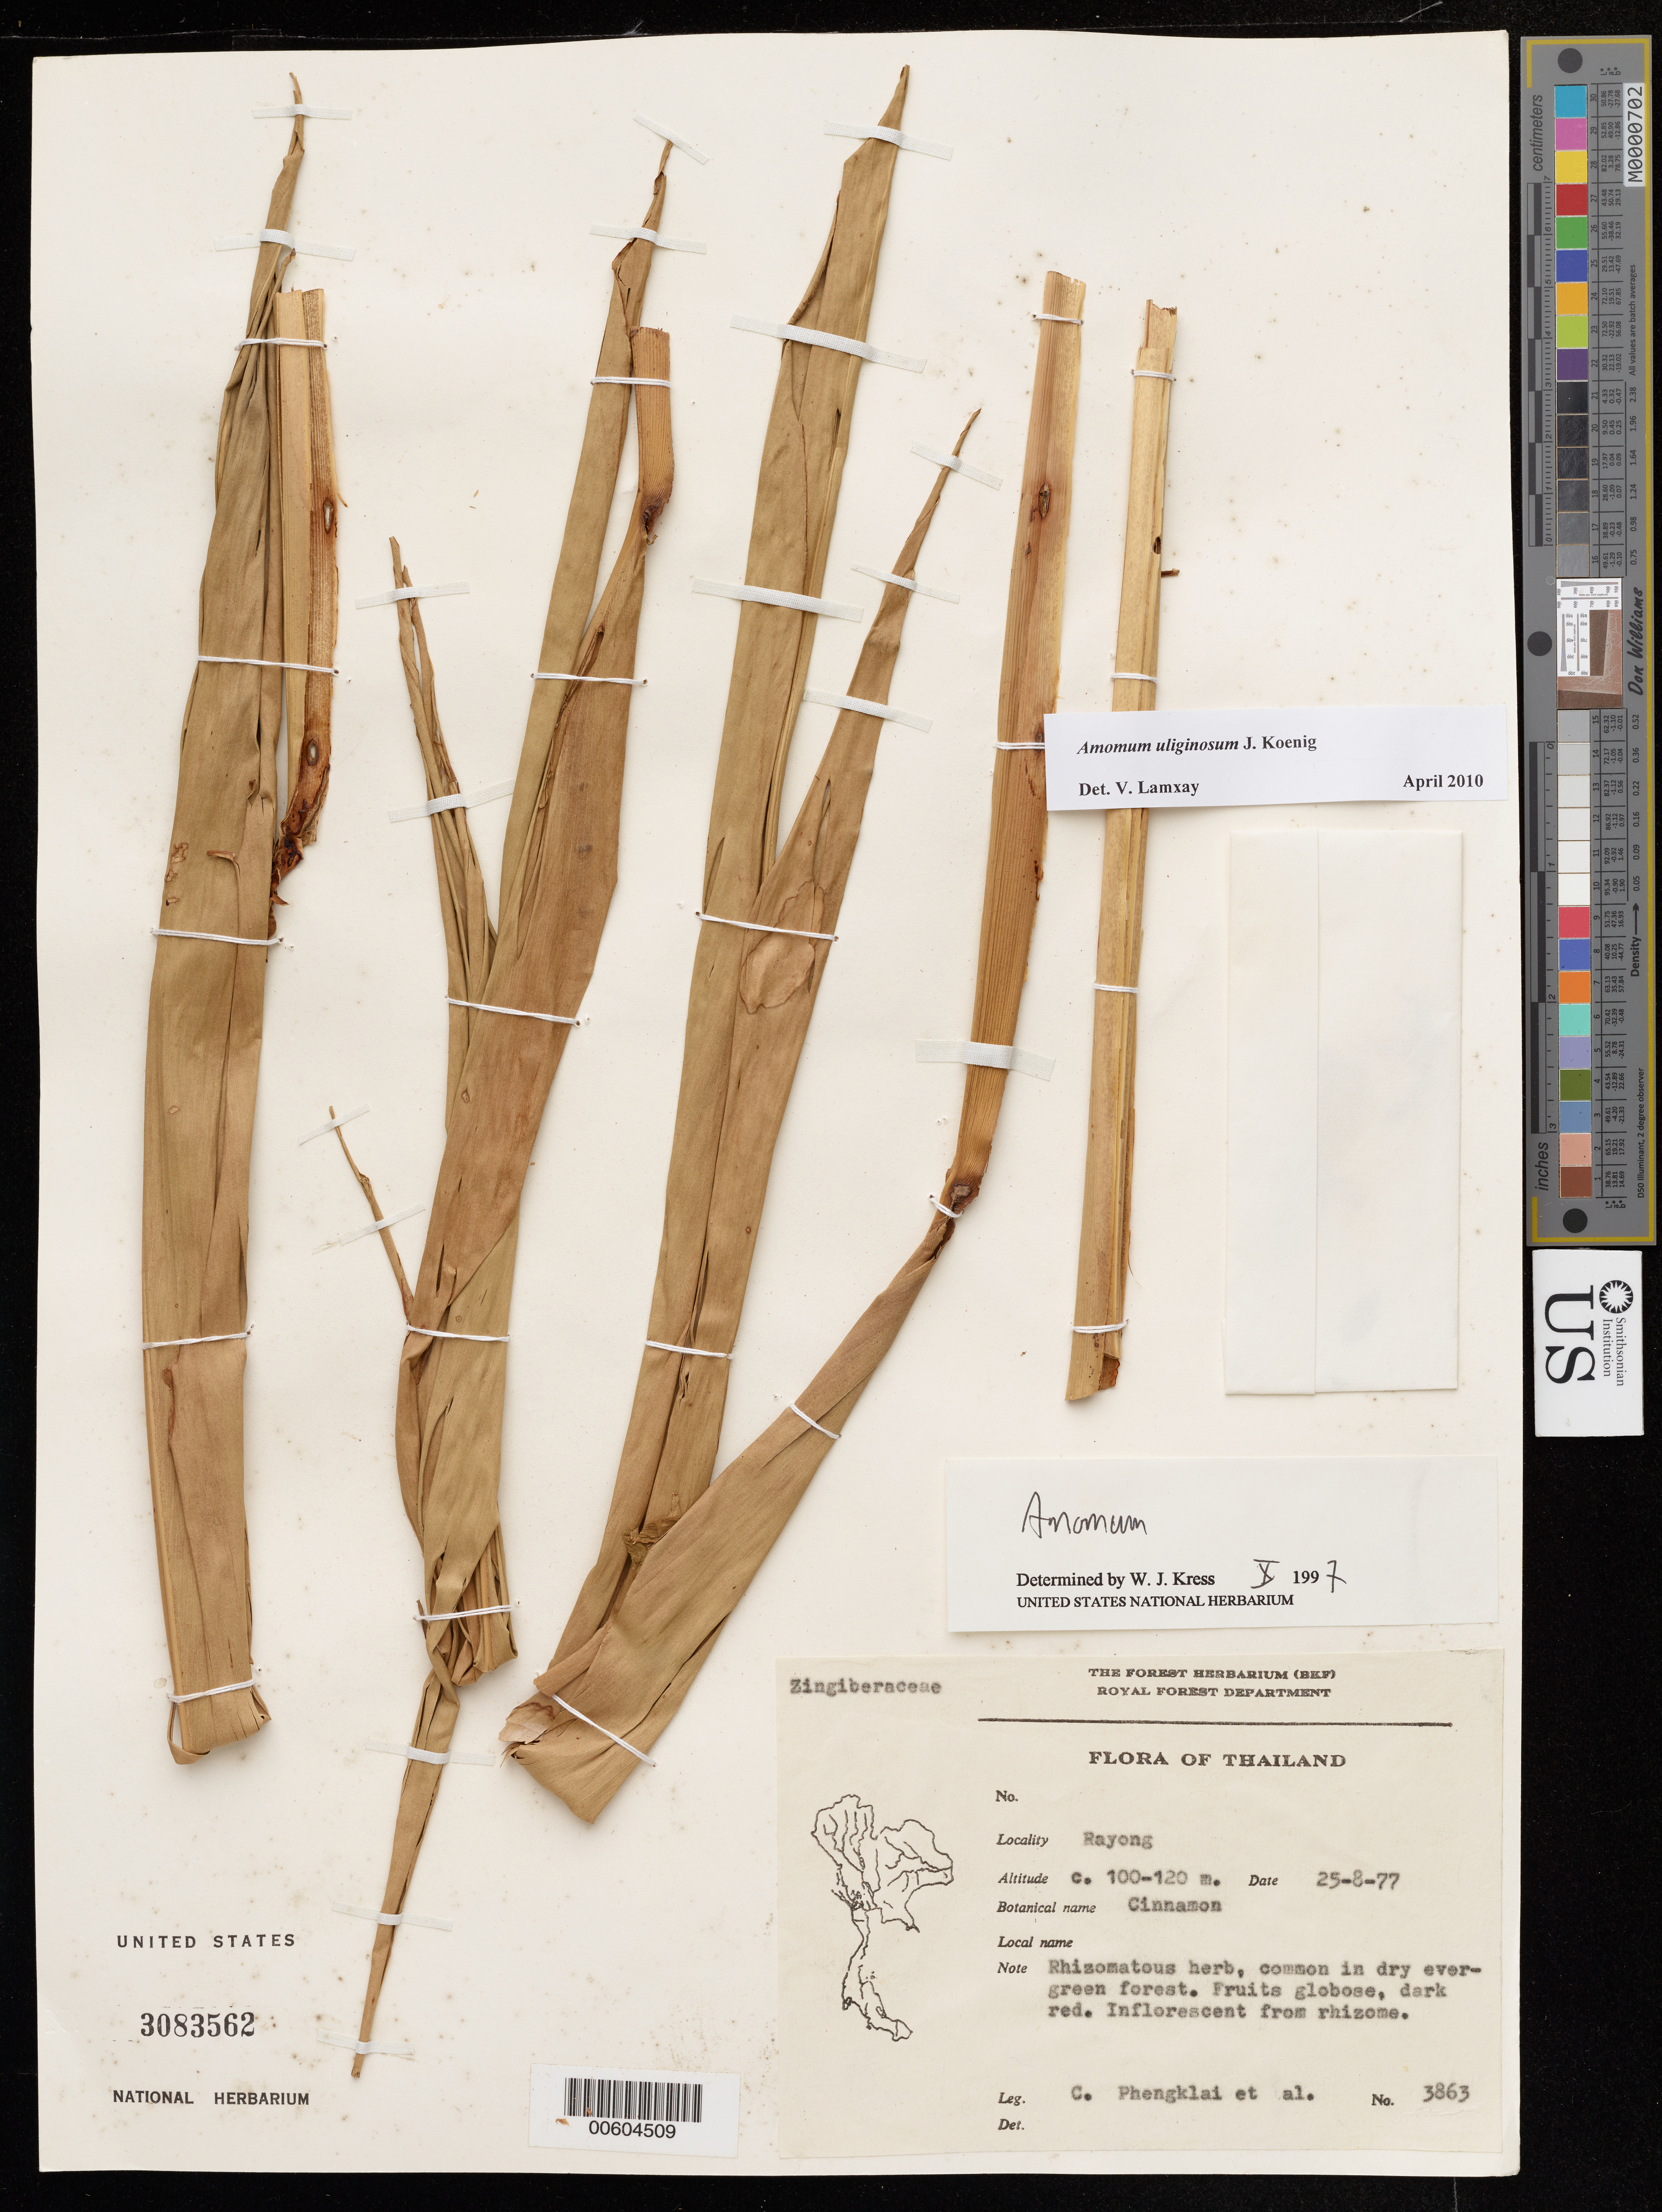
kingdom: Plantae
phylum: Tracheophyta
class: Liliopsida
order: Zingiberales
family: Zingiberaceae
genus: Amomum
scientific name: Amomum sp.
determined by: Kress, W. J., (US), Smithsonian Institution - National Museum of Natural History (UNITED STATES)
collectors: C. Phengklai & et al.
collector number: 3863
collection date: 1977-08-25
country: Thailand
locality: Rayong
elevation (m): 100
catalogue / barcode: US 3083562